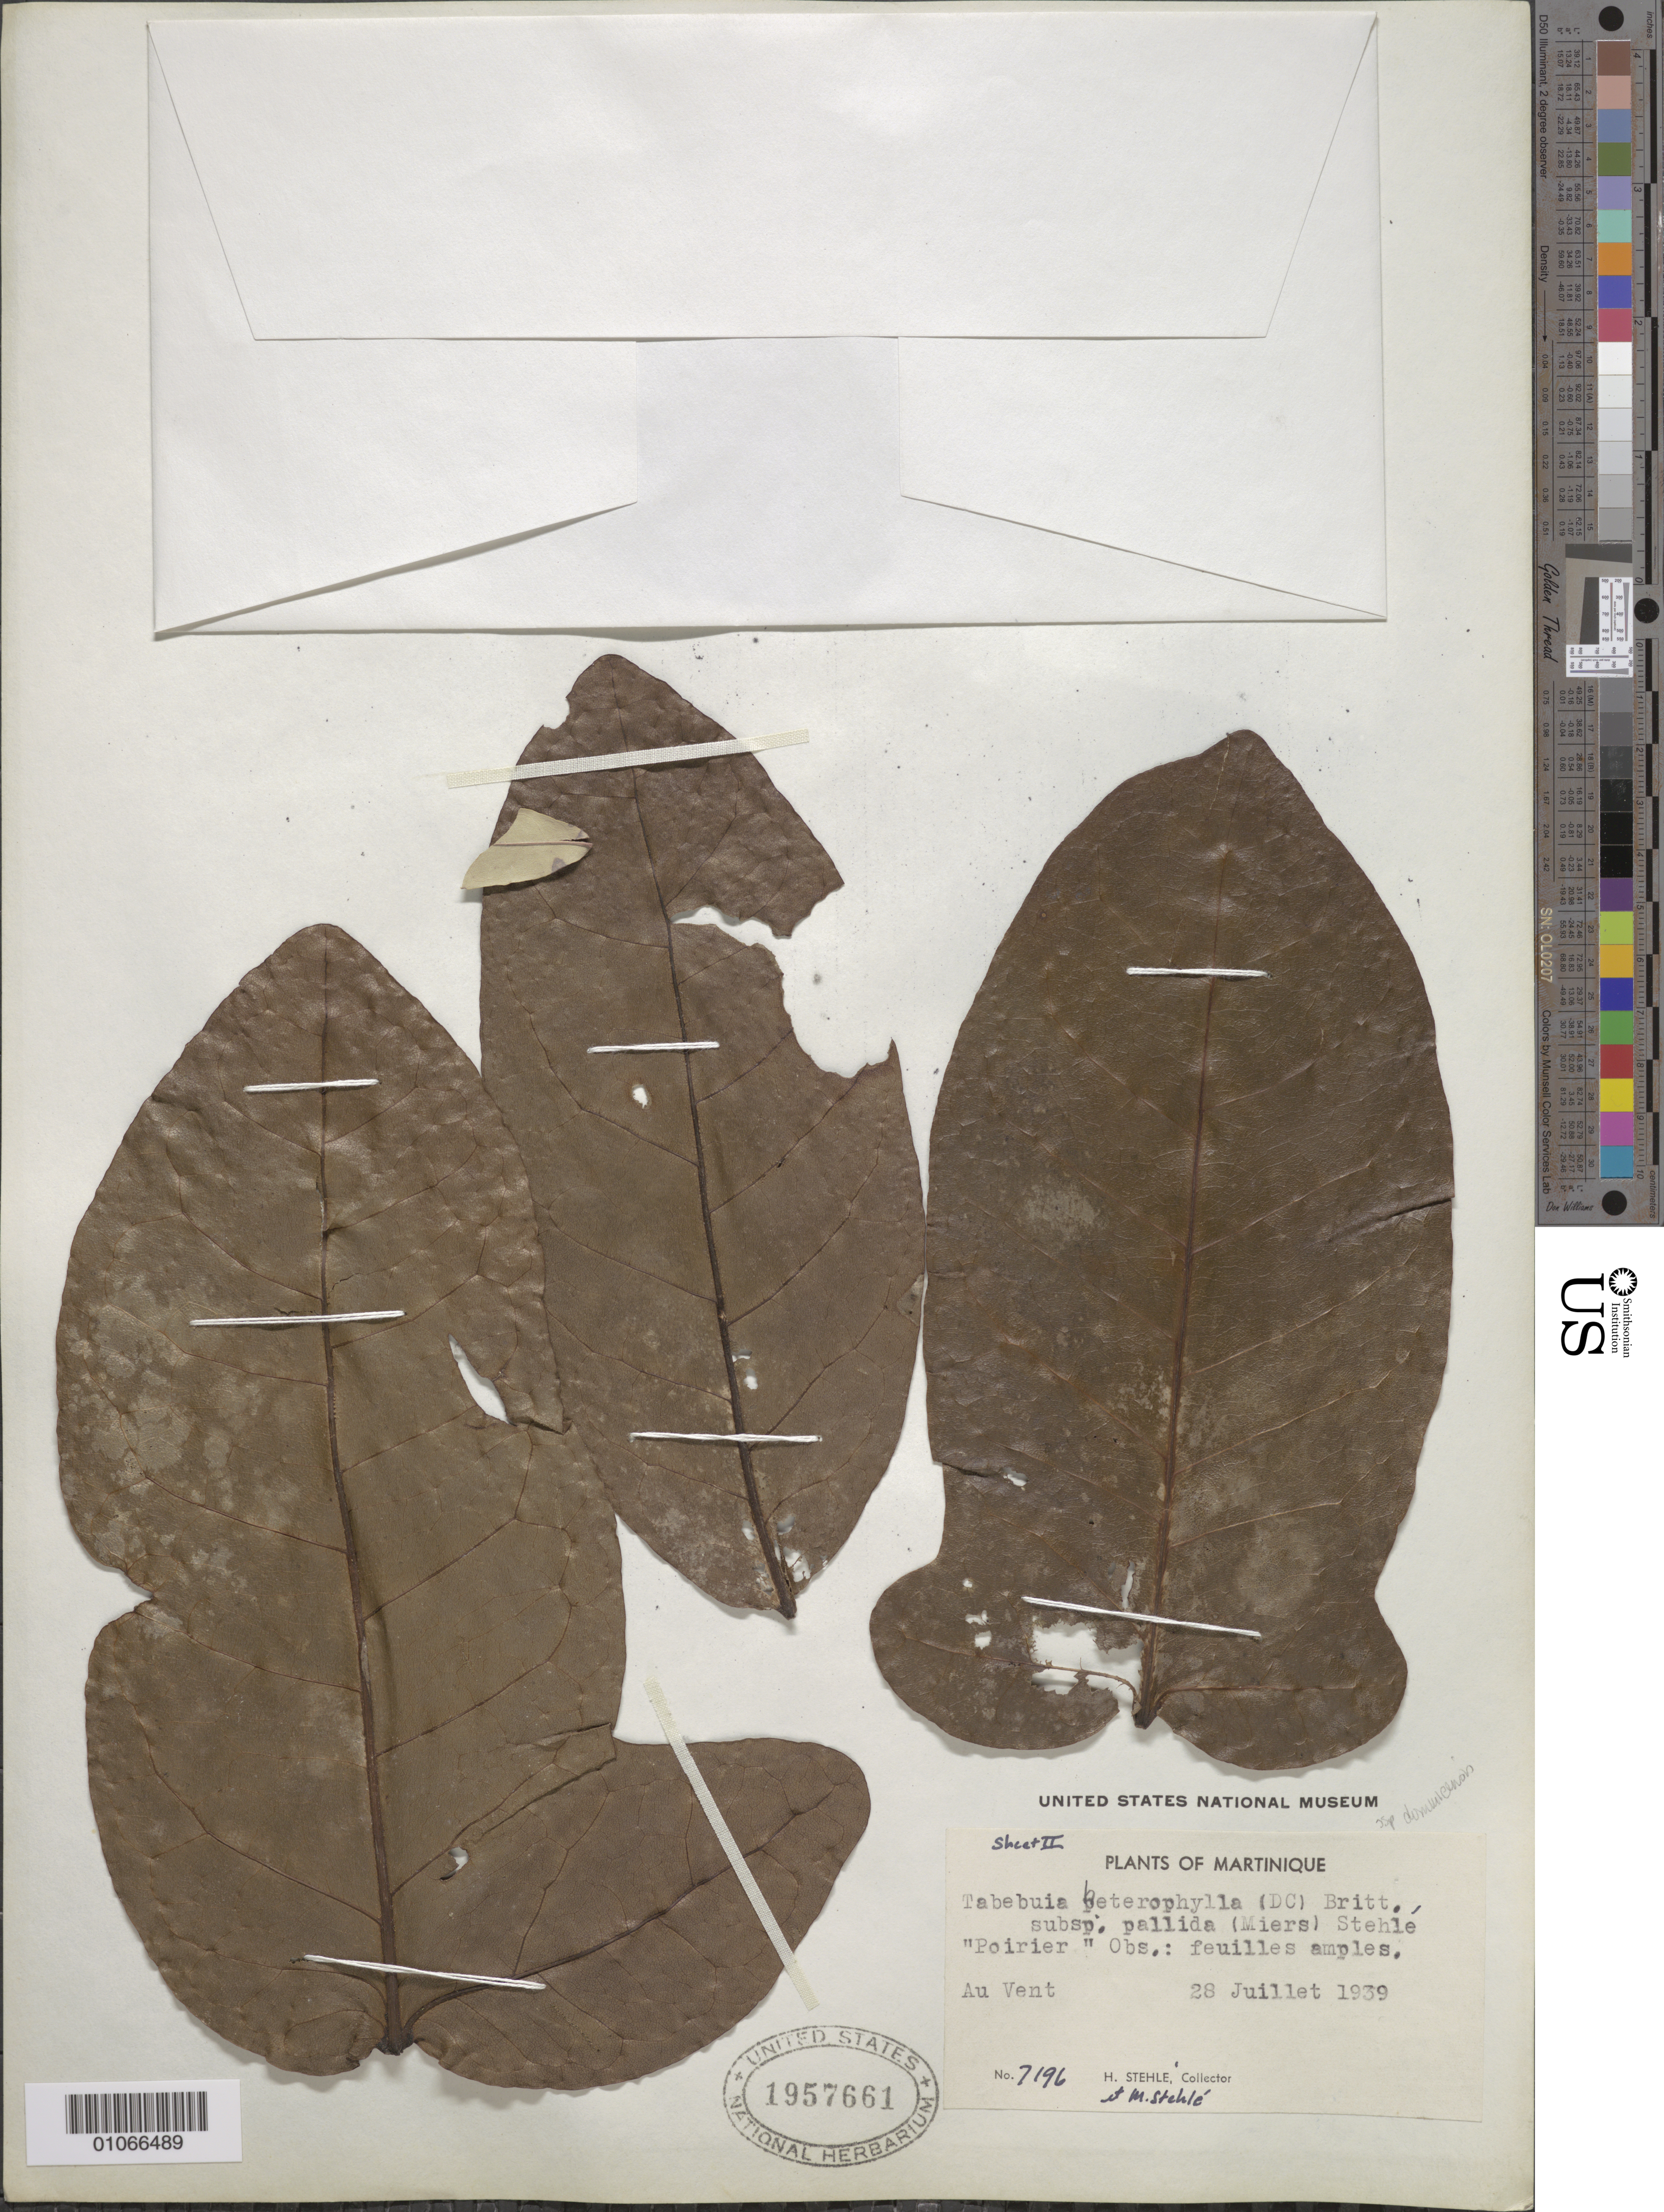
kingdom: Plantae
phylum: Tracheophyta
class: Magnoliopsida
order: Lamiales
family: Bignoniaceae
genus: Tabebuia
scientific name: Tabebuia heterophylla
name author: (DC.) Britton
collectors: H. Stehlé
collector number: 7196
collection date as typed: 28 Jul 1939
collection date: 1939-07-28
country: Martinique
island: Martinique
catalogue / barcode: US 1957661